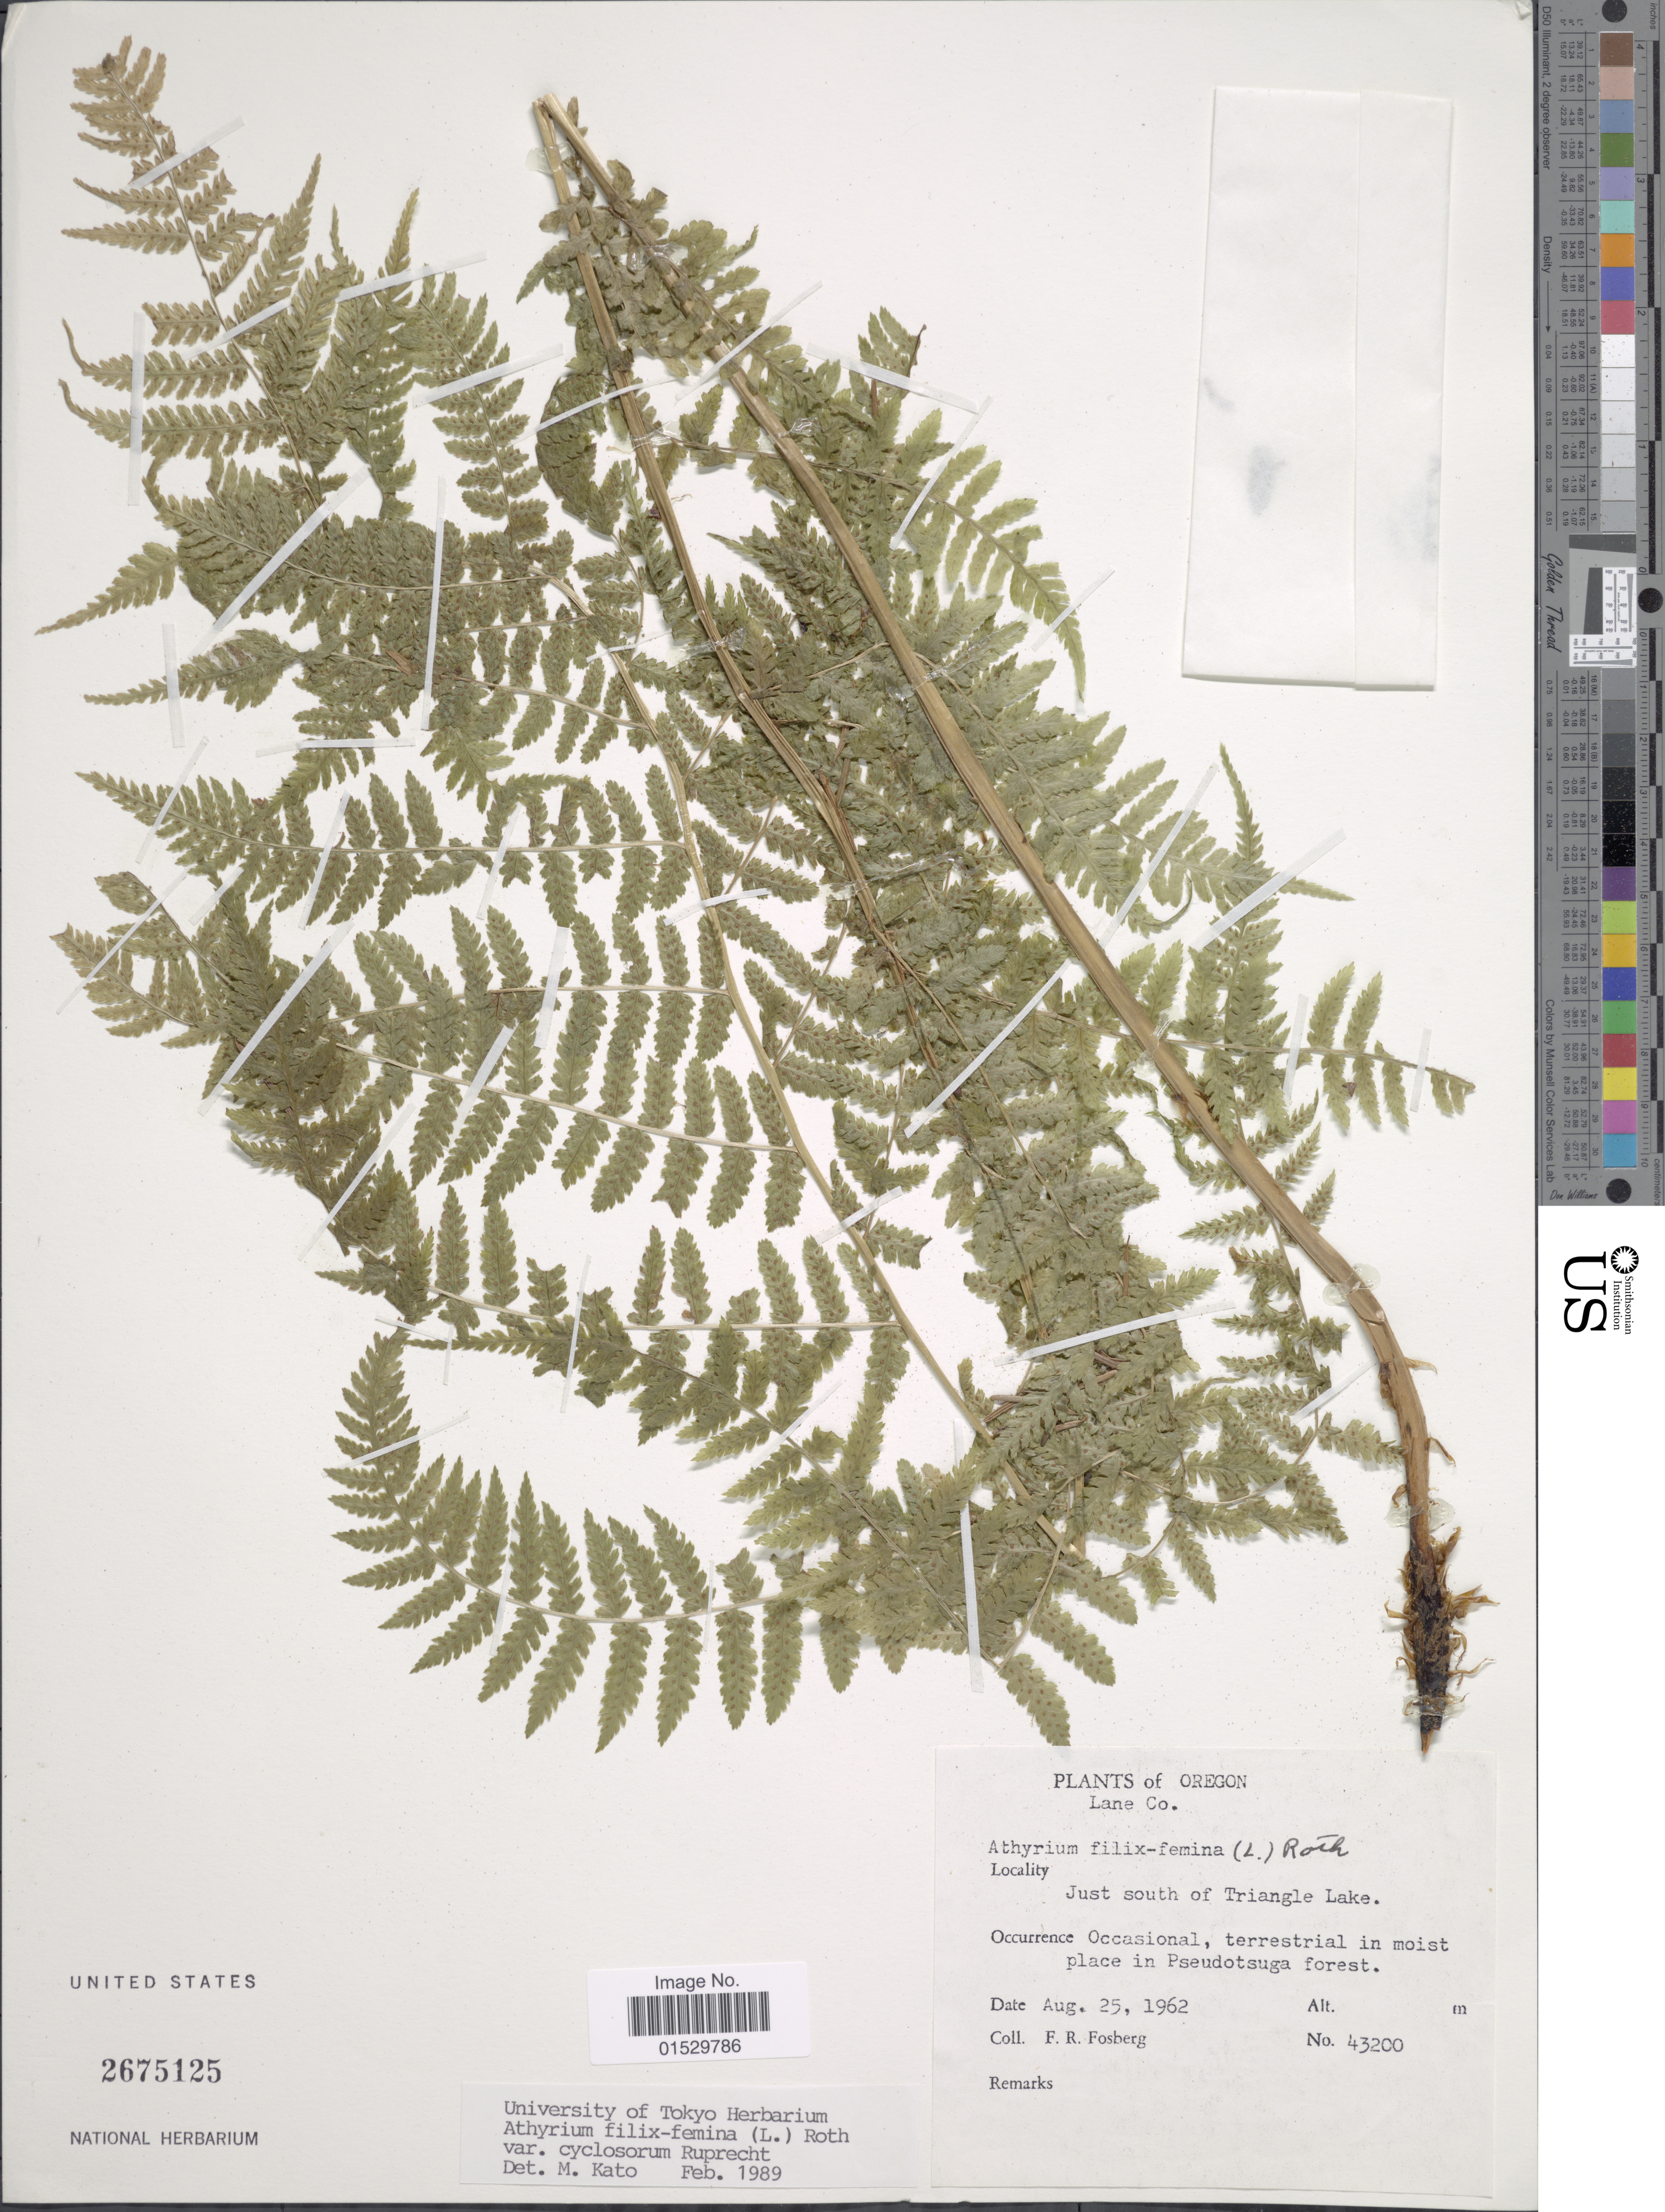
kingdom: Plantae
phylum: Tracheophyta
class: Polypodiopsida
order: Polypodiales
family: Athyriaceae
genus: Athyrium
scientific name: Athyrium filix-femina subsp. cyclosorum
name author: (Rupr.) C. Chr.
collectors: F. R. Fosberg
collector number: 43200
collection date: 1962-08-25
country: United States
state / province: Oregon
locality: Just south of Triangle Lake, Occasional, terrestrial in moist place in Pseudotsuga forest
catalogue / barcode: US 2675125